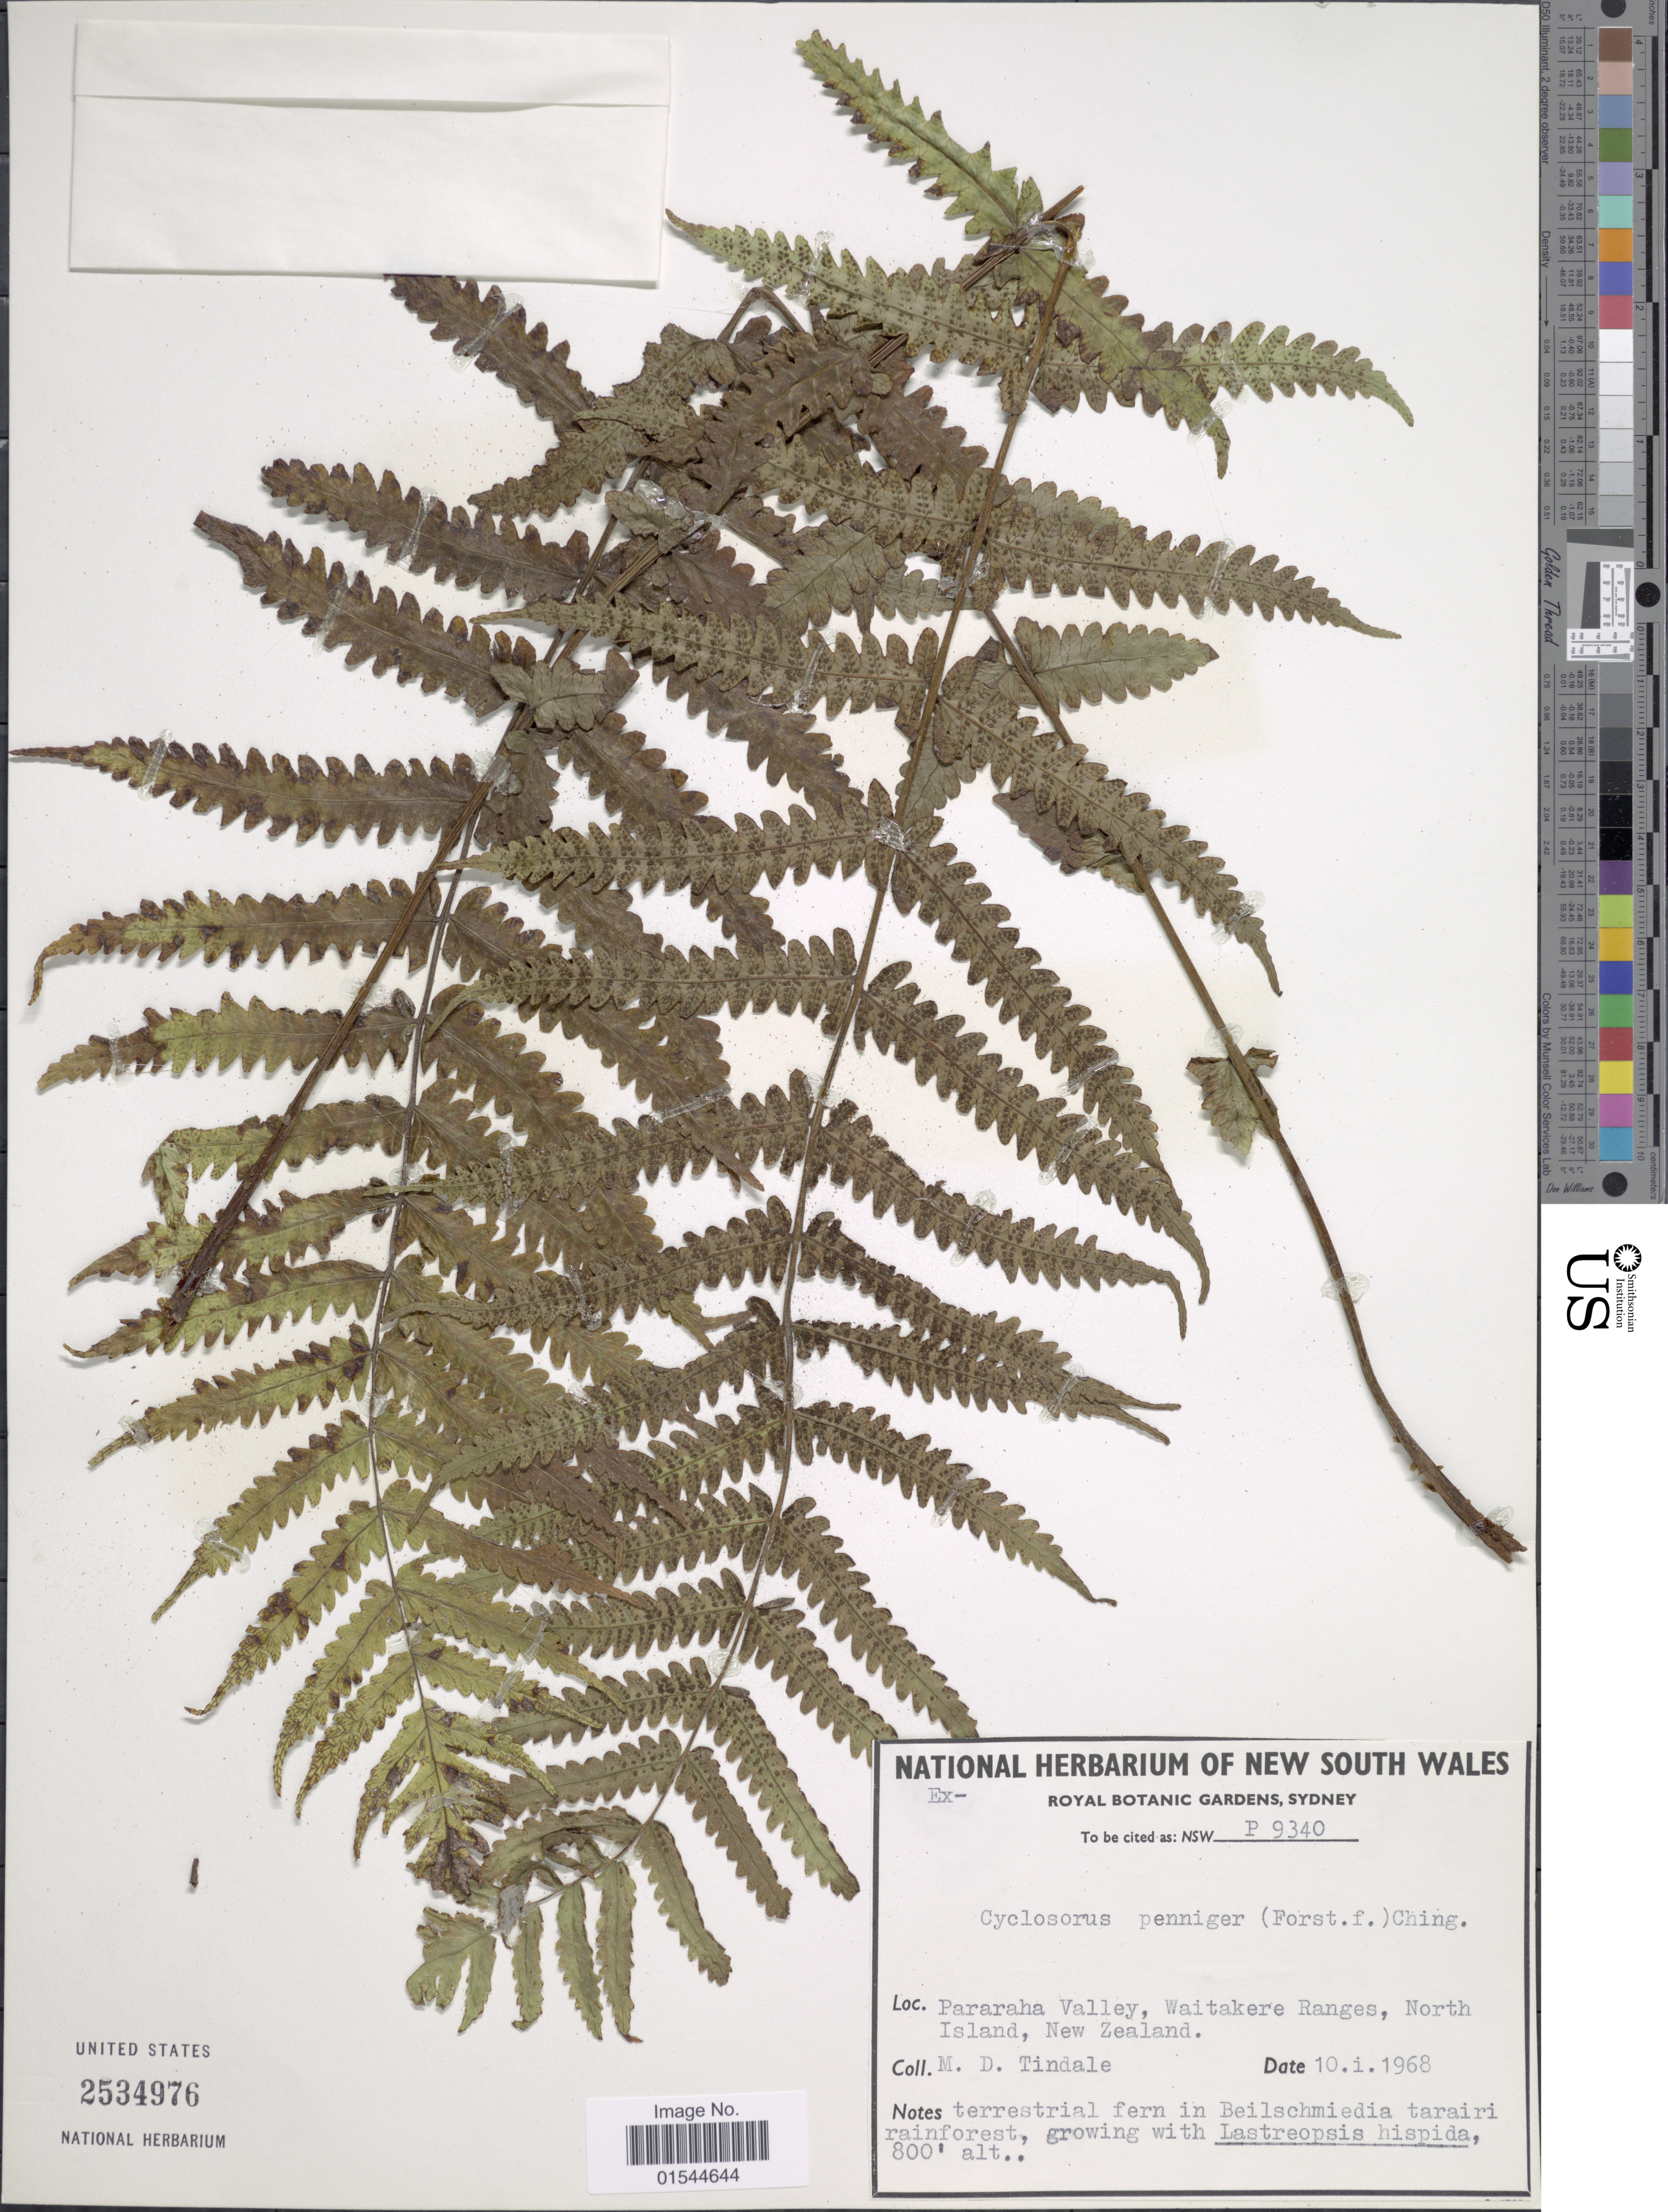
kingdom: Plantae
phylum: Tracheophyta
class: Polypodiopsida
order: Polypodiales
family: Thelypteridaceae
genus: Pneumatopteris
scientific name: Pneumatopteris pennigera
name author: (G. Forst.) Holttum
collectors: M. D. Tindale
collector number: P9340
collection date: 1968-01-10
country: New Zealand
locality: Pararaha Valley, Waitakere Ranges, North Island, New Zealand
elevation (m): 244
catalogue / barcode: US 2534976